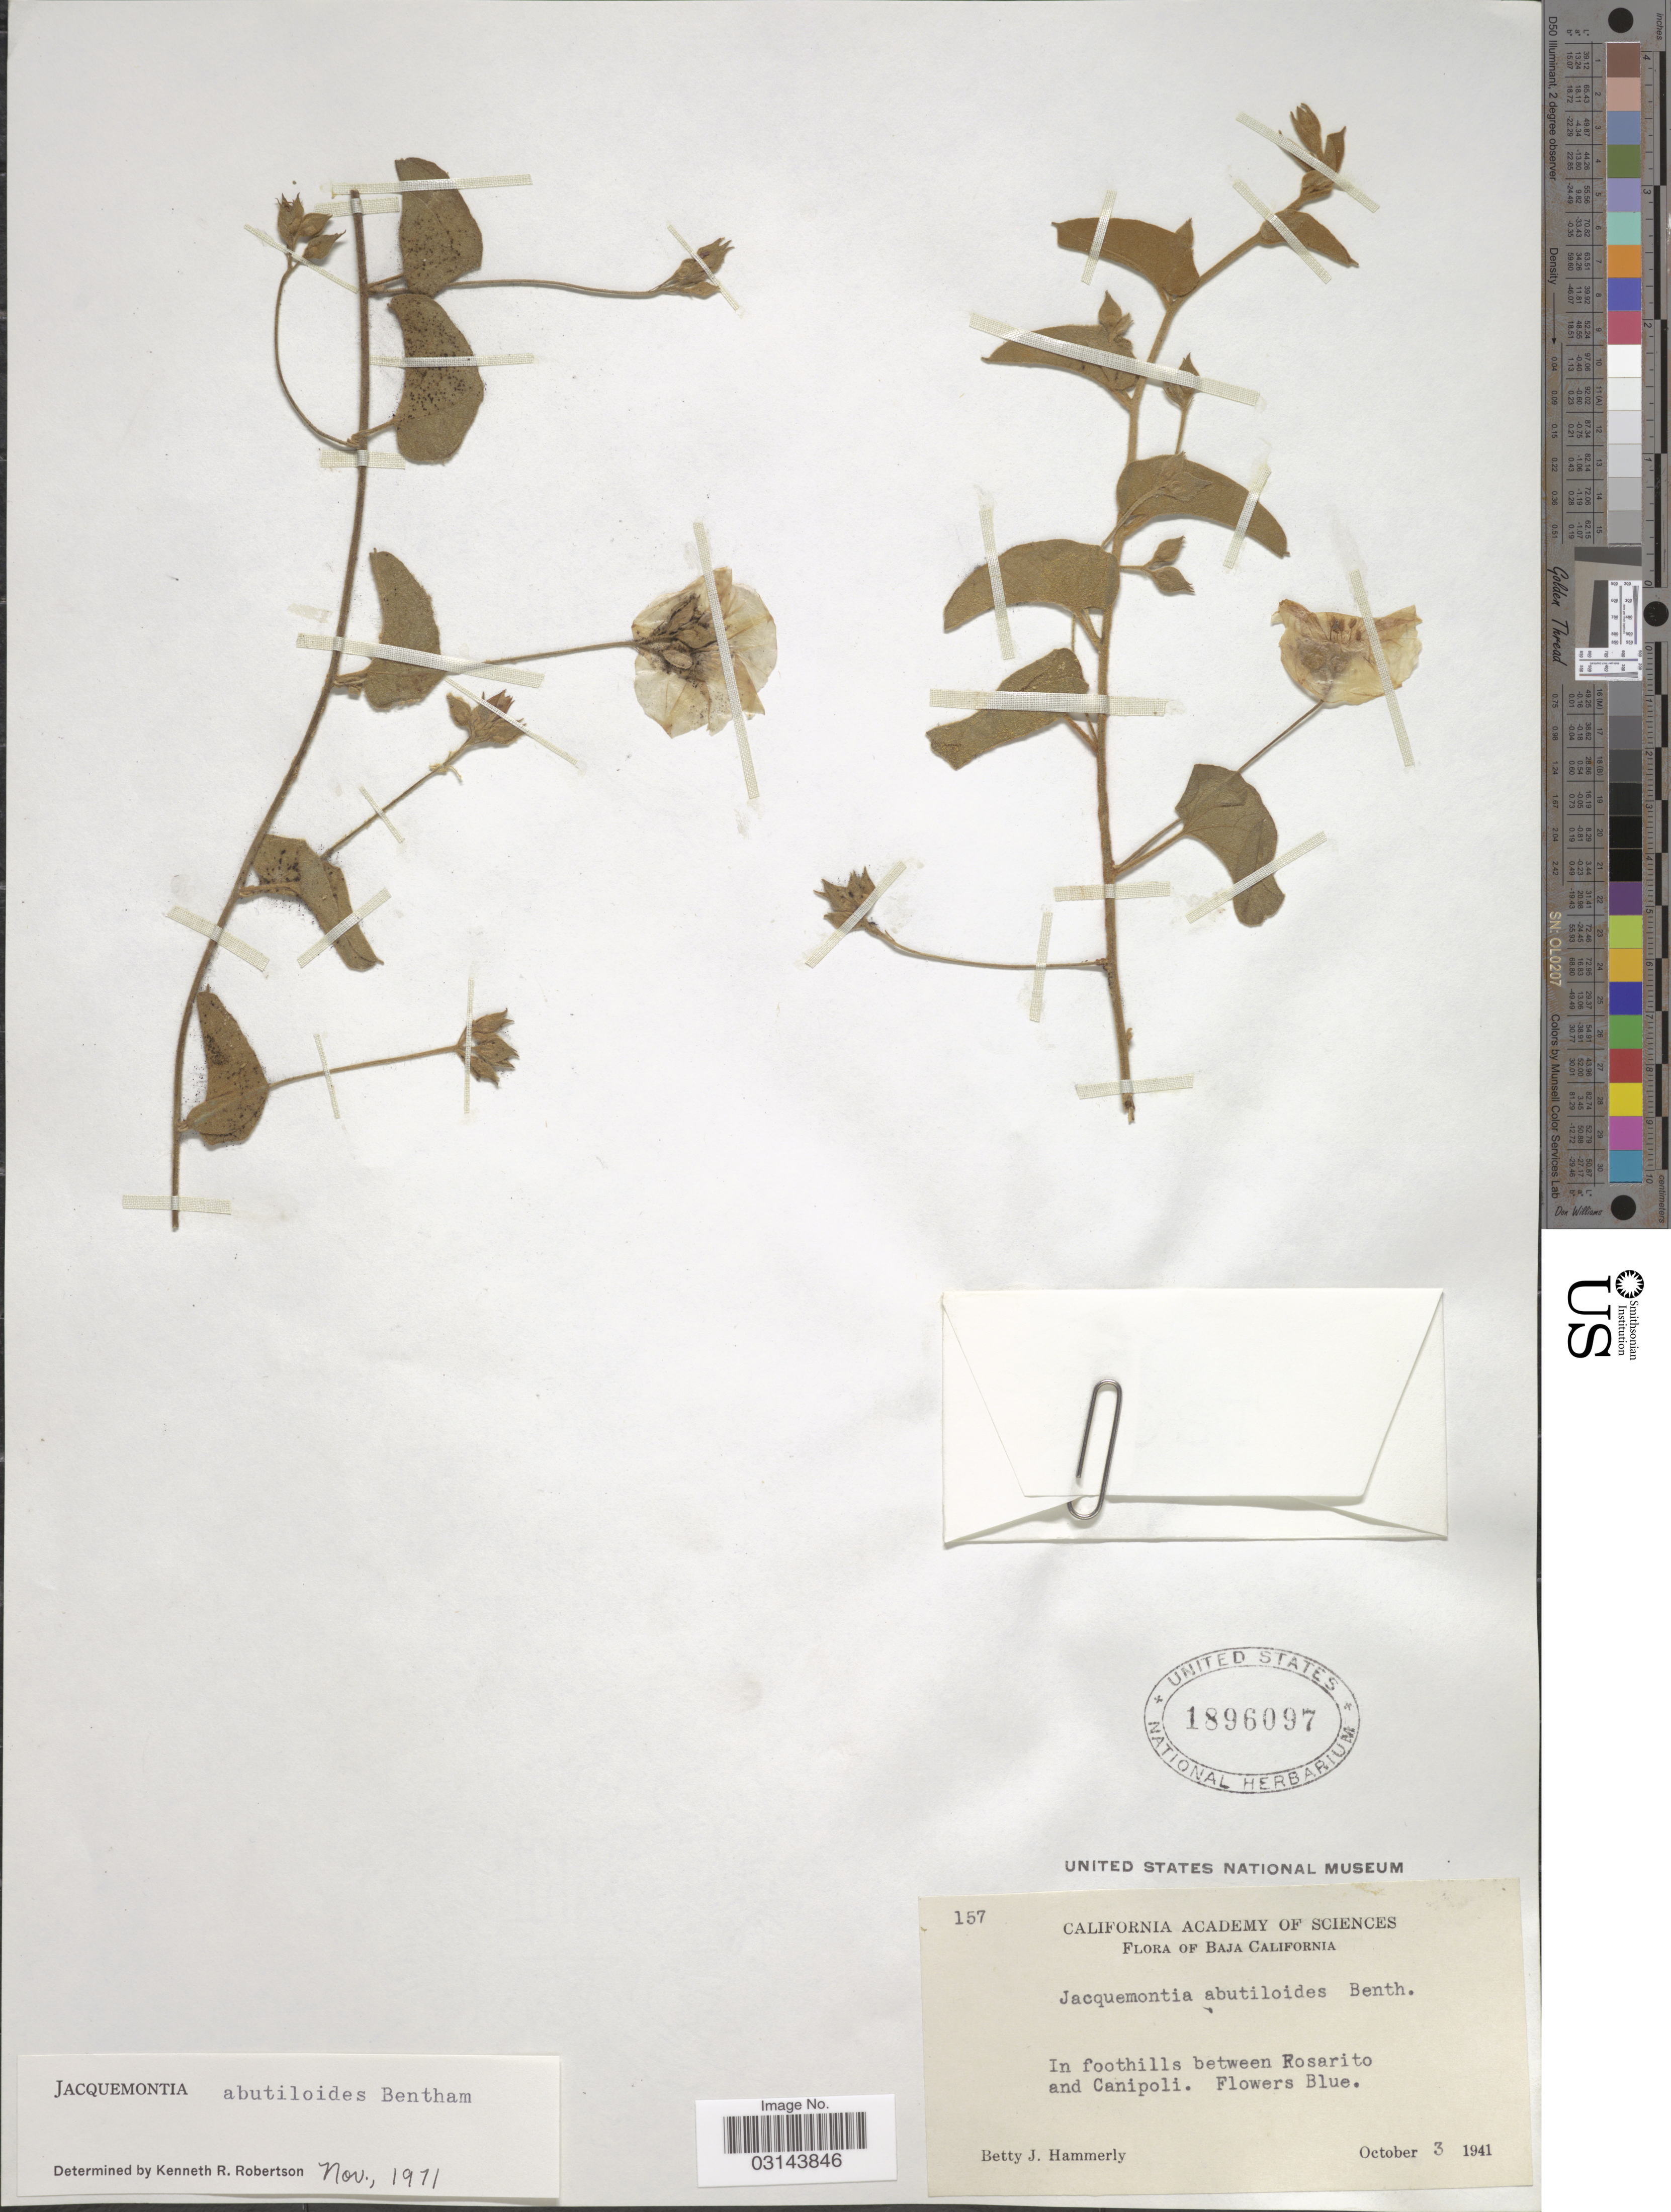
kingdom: Plantae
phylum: Tracheophyta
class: Magnoliopsida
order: Solanales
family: Convolvulaceae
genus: Jacquemontia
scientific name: Jacquemontia abutiloides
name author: Benth.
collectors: B. J. Hammerly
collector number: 157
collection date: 1941-10-03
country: Mexico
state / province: Baja California Sur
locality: In foothills between Rosarito and Canipoli.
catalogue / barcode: US 1896097